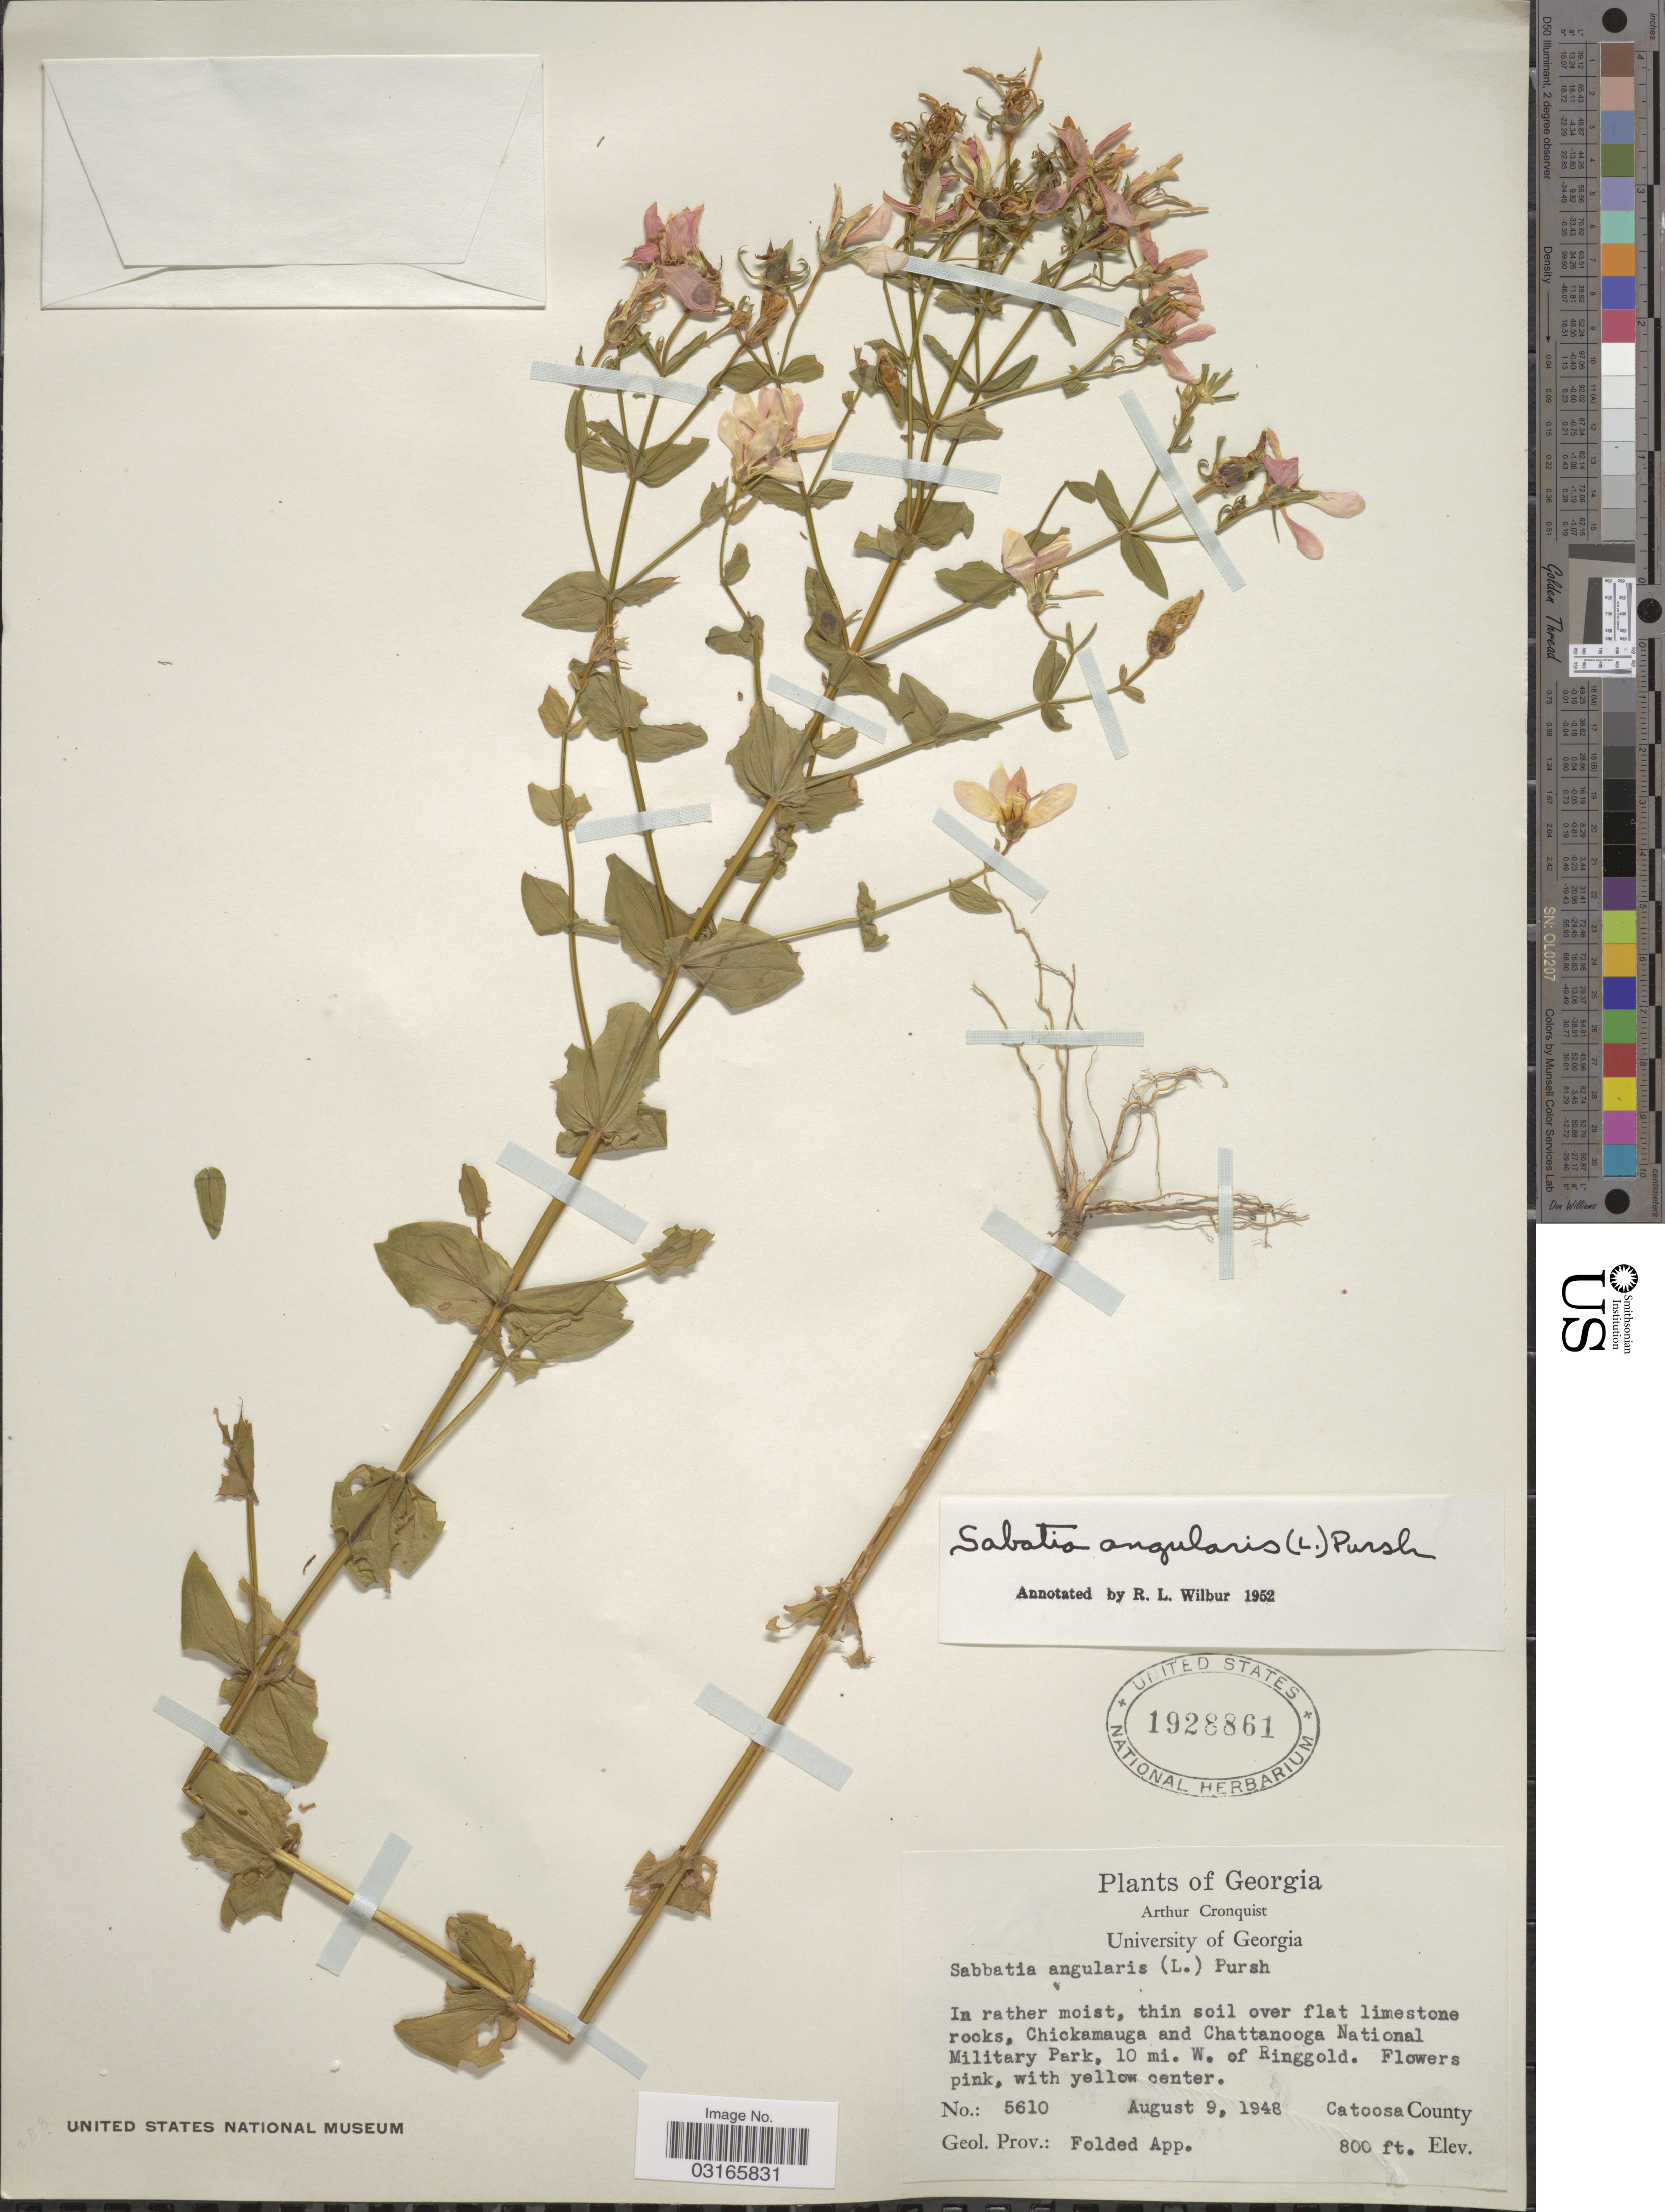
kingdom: Plantae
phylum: Tracheophyta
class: Magnoliopsida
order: Gentianales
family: Gentianaceae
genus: Sabatia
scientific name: Sabatia angularis (L.) Pursh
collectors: A. J. Cronquist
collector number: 5610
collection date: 1948-08-09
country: United States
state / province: Georgia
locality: Chickamauga and Chattanooga. National Military Park, 10 mi. W. of Ringgold. Catoosa County. Geol. Prov.: Folded App.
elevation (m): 244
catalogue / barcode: US 1928861